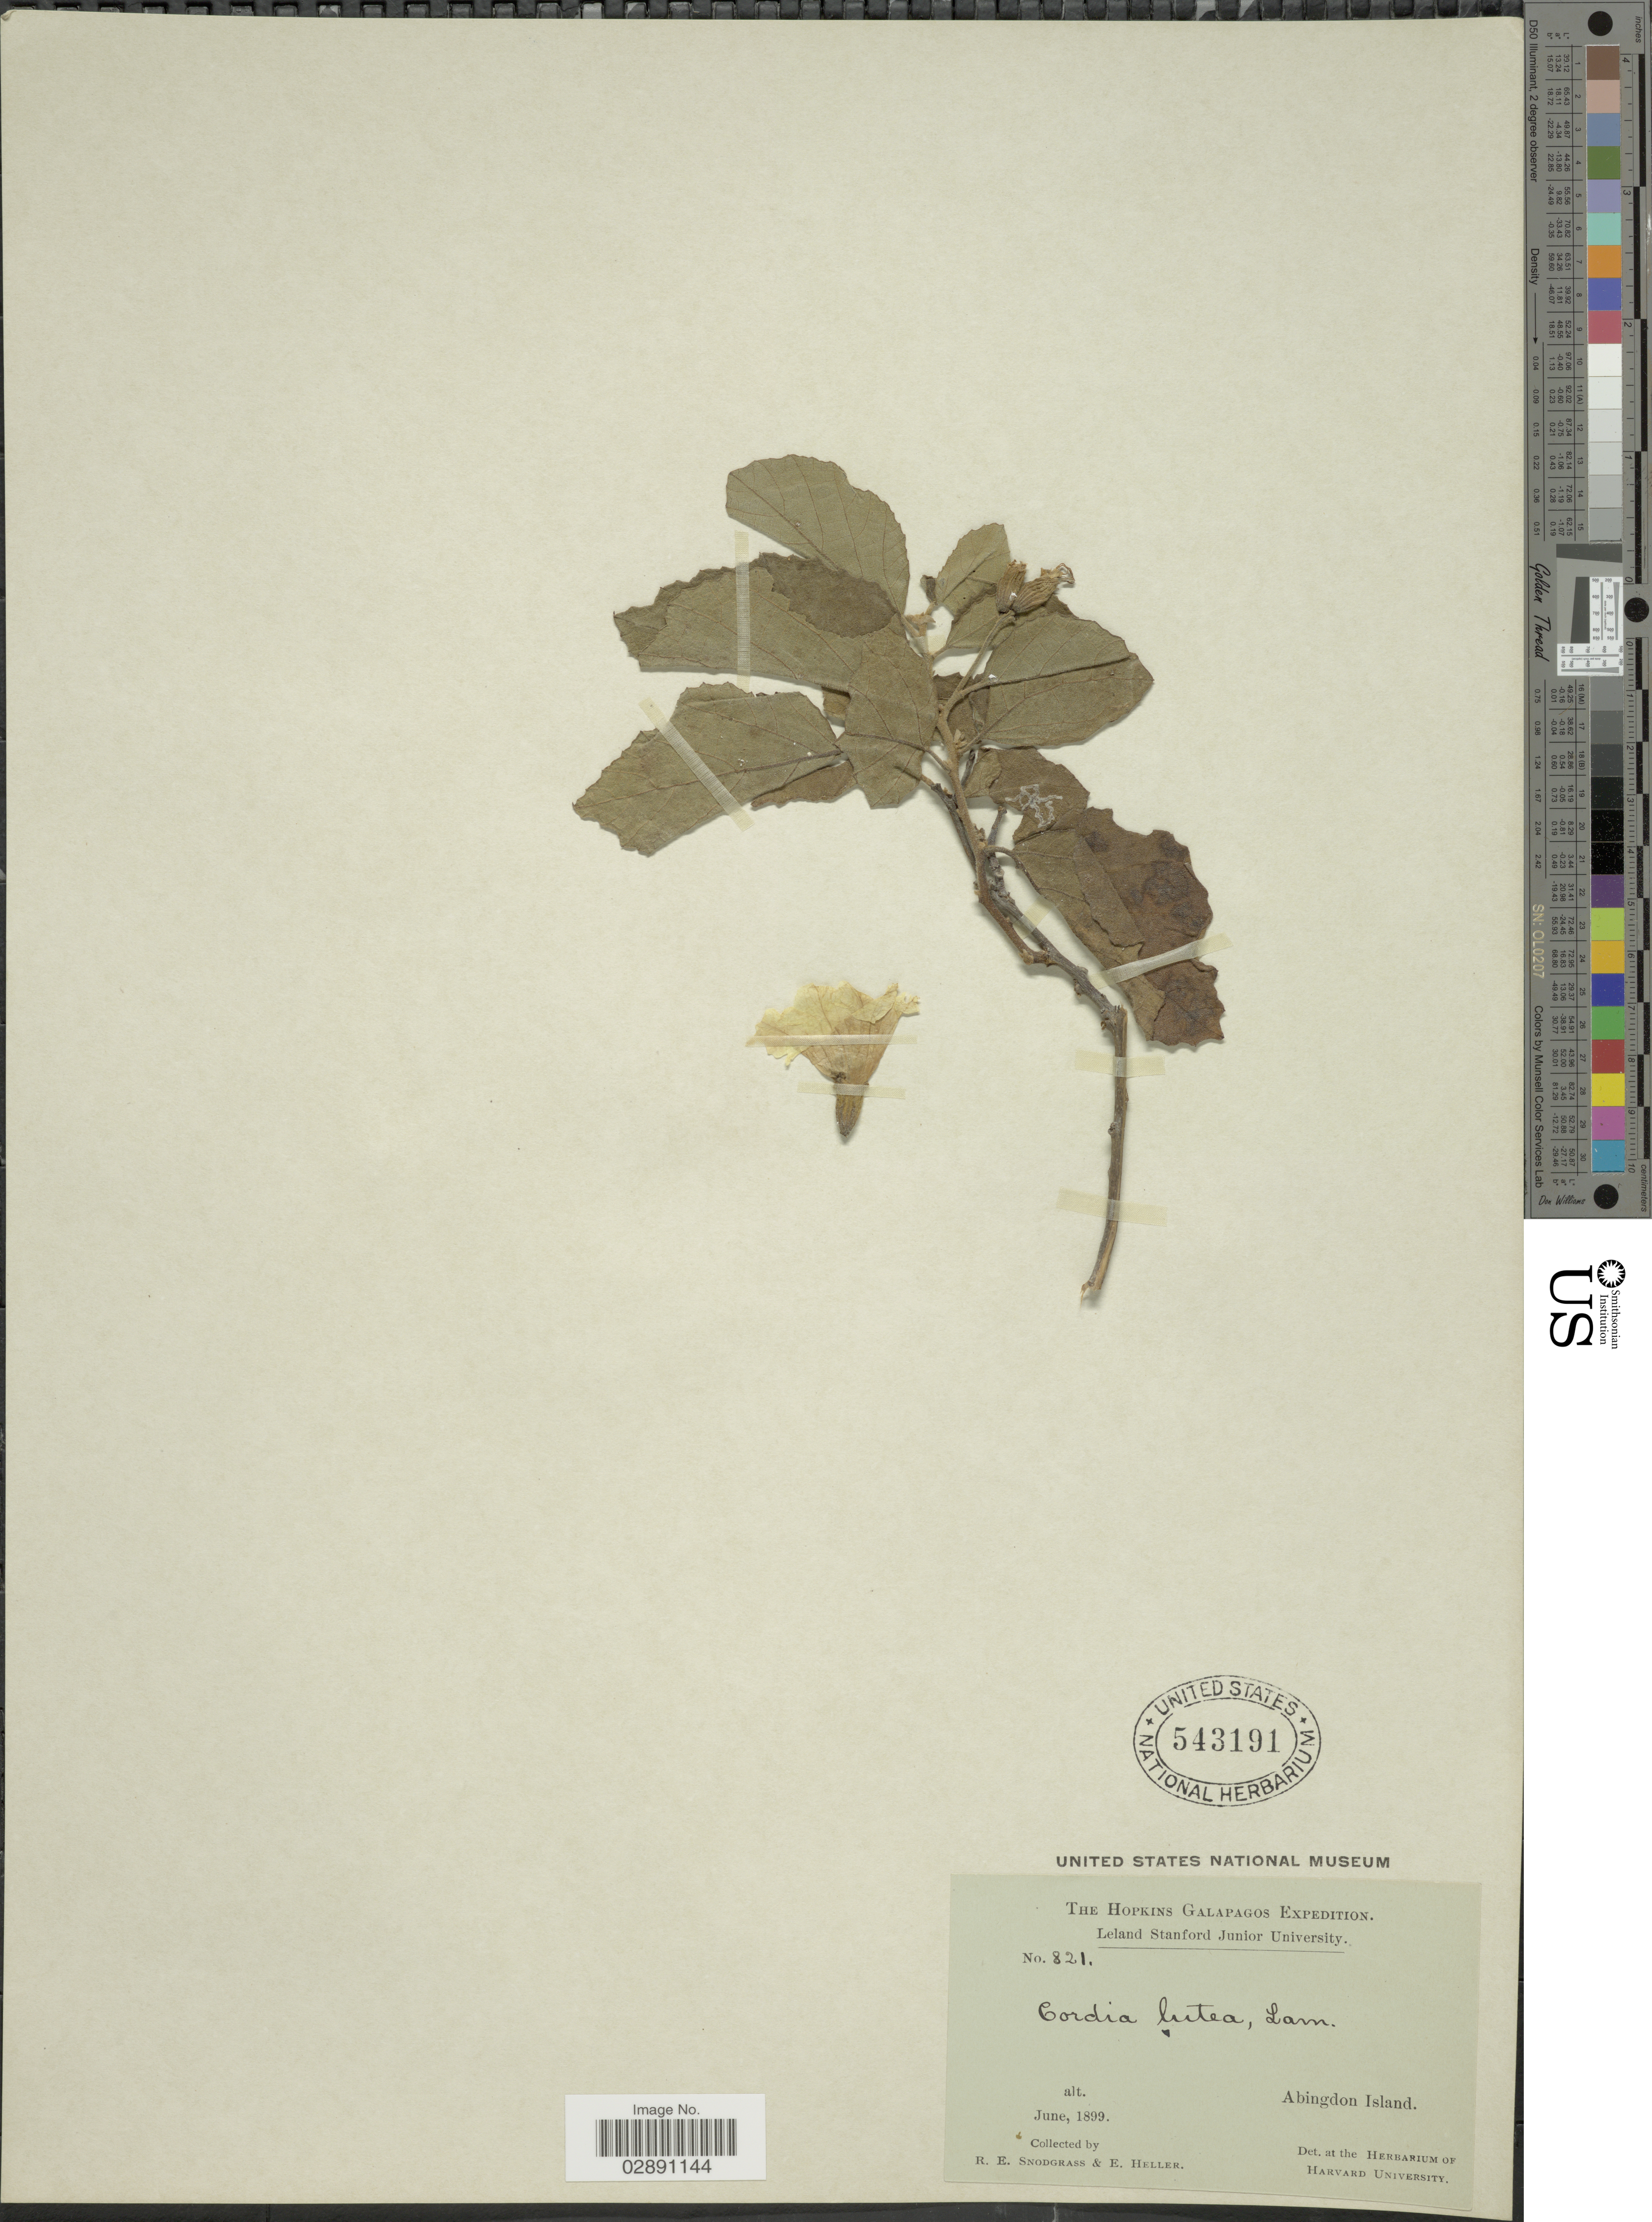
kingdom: Plantae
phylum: Tracheophyta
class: Magnoliopsida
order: Boraginales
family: Cordiaceae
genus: Cordia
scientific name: Cordia lutea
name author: Lam.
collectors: R. E. Snodgrass & E. Heller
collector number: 821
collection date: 1899-06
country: Ecuador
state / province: Colón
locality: Galapagos. Abingdon Island.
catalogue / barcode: US 543191